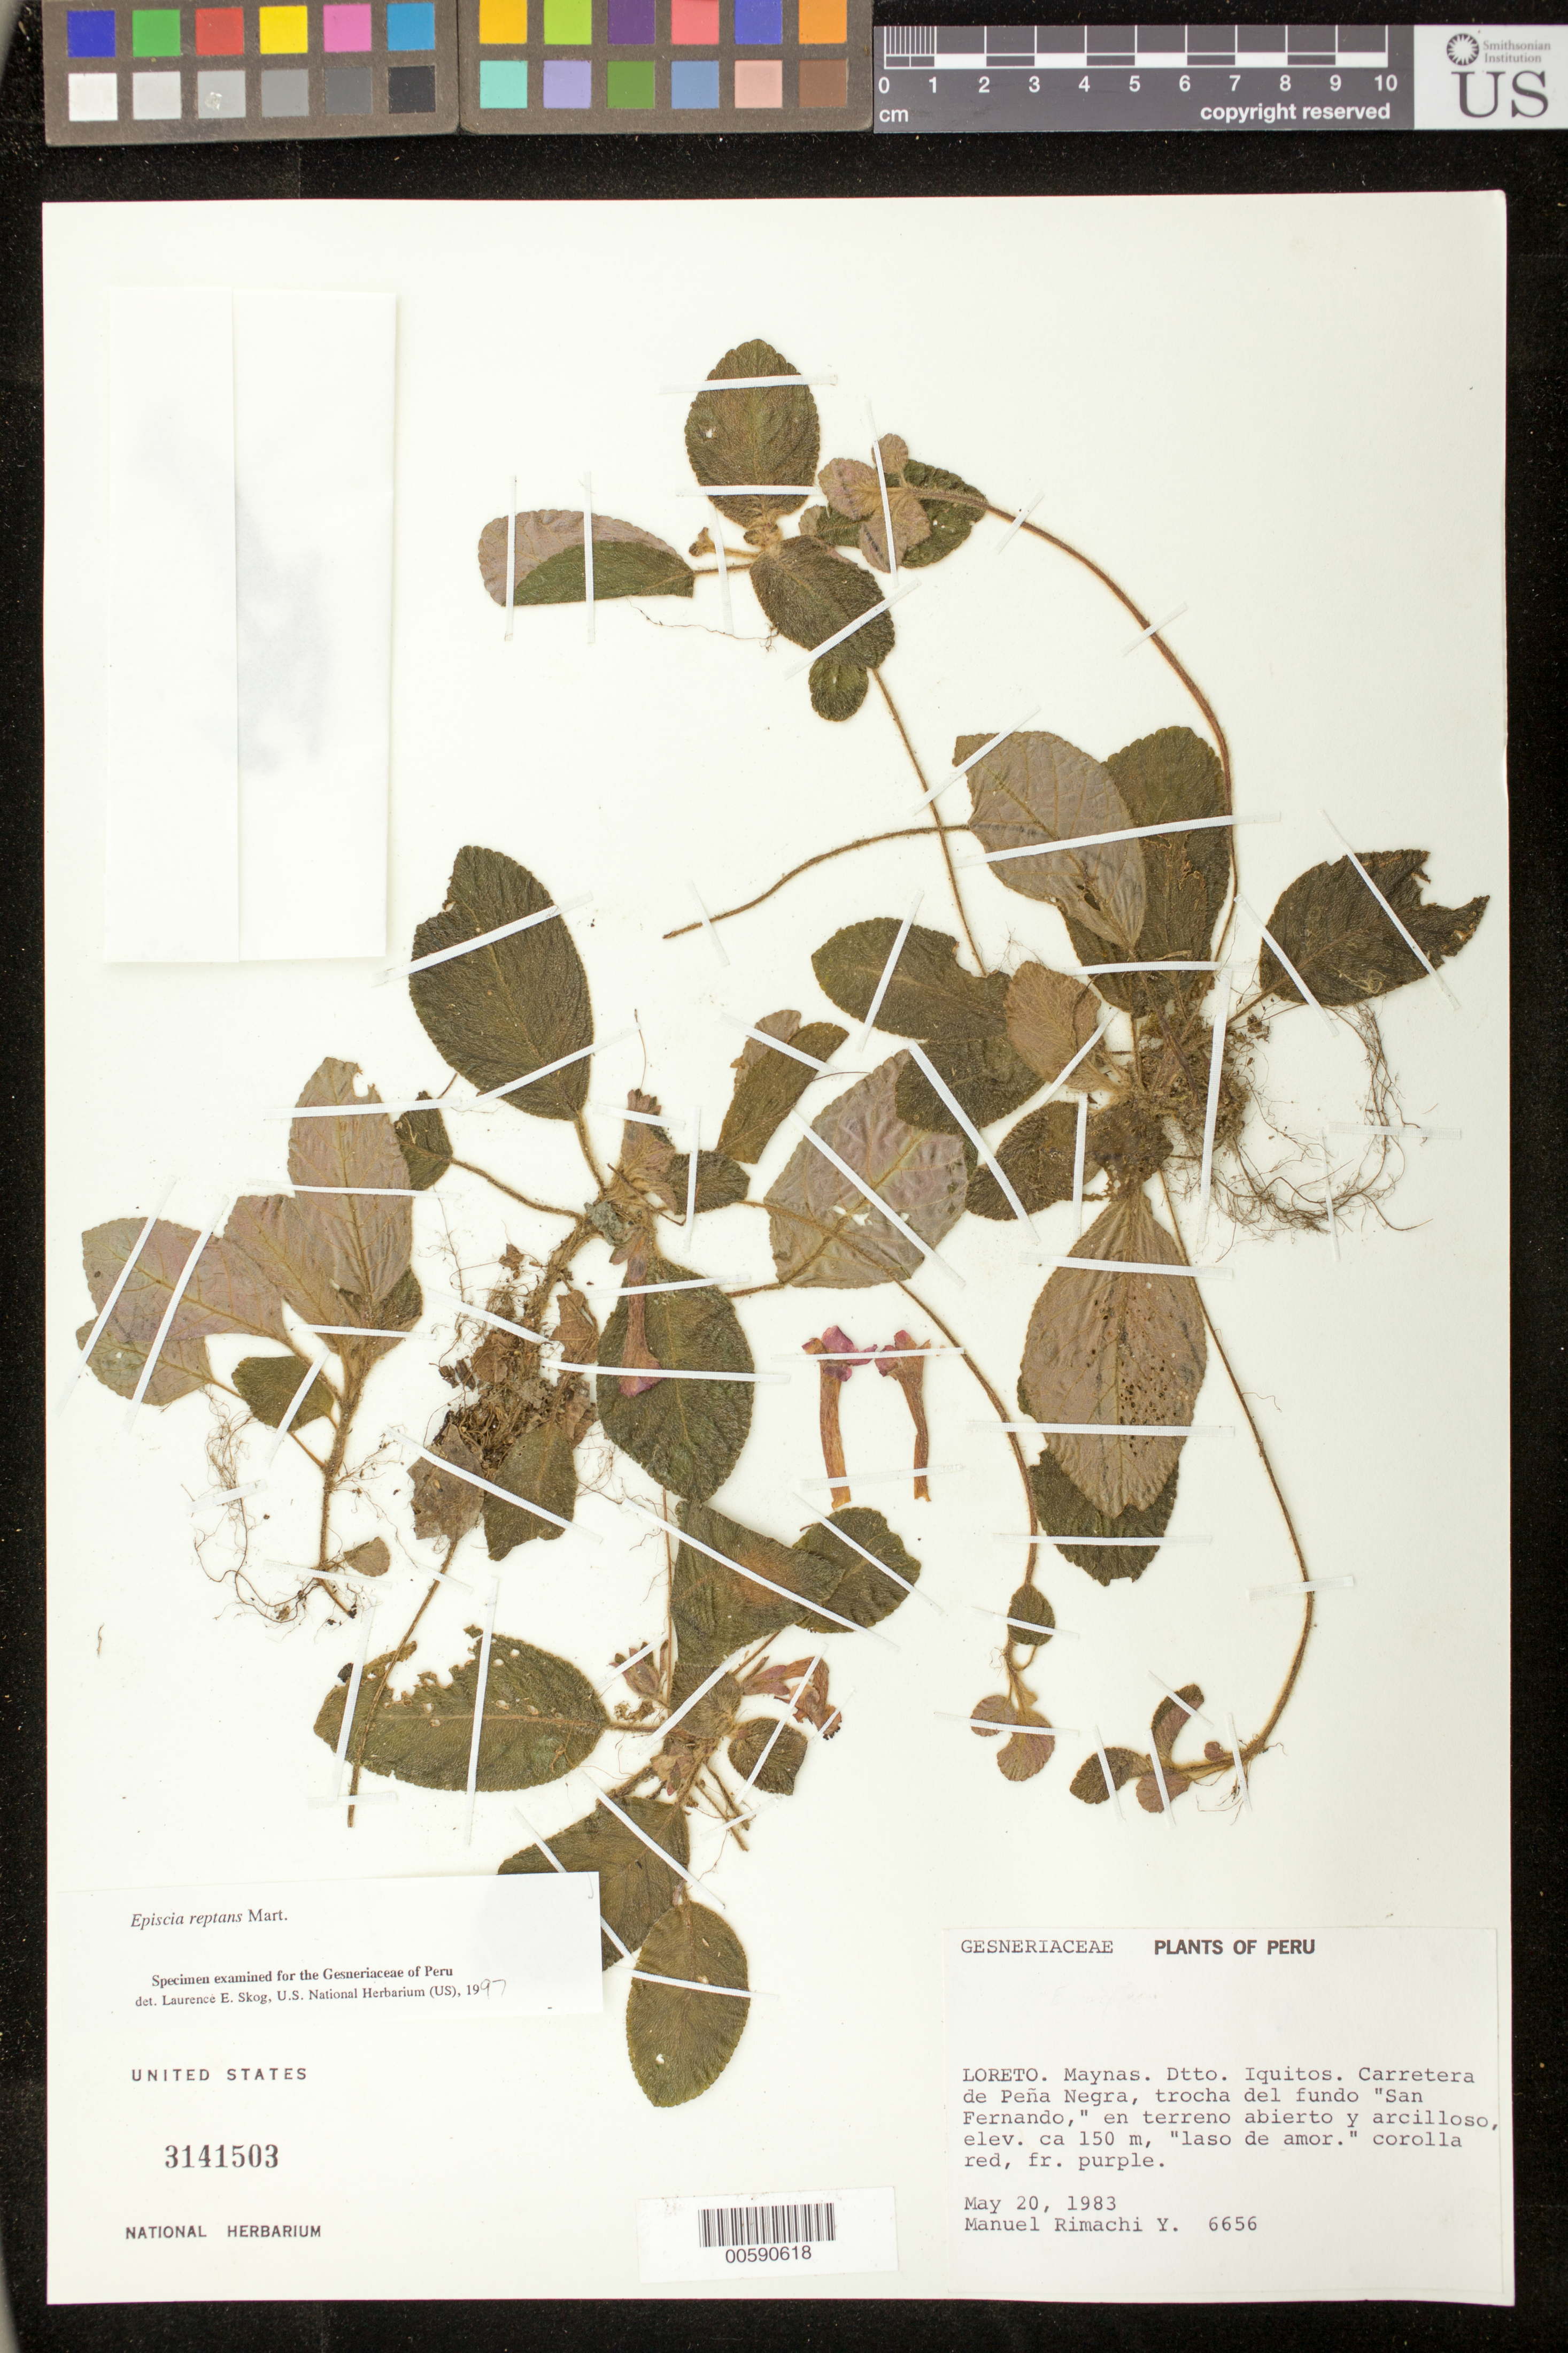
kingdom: Plantae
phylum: Tracheophyta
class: Magnoliopsida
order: Lamiales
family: Gesneriaceae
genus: Episcia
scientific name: Episcia reptans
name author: Mart.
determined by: Skog, Laurence E.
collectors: M. Rimachi Y.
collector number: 6656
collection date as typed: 20 May 1983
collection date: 1983-05-20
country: Peru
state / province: Loreto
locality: Prov. Maynas, Dtto. Iquitos; Carretera de Peña Negra, trocha del fundo "San Fernando"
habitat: En terreno abierto y arcilloso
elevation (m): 150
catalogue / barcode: US 3141503